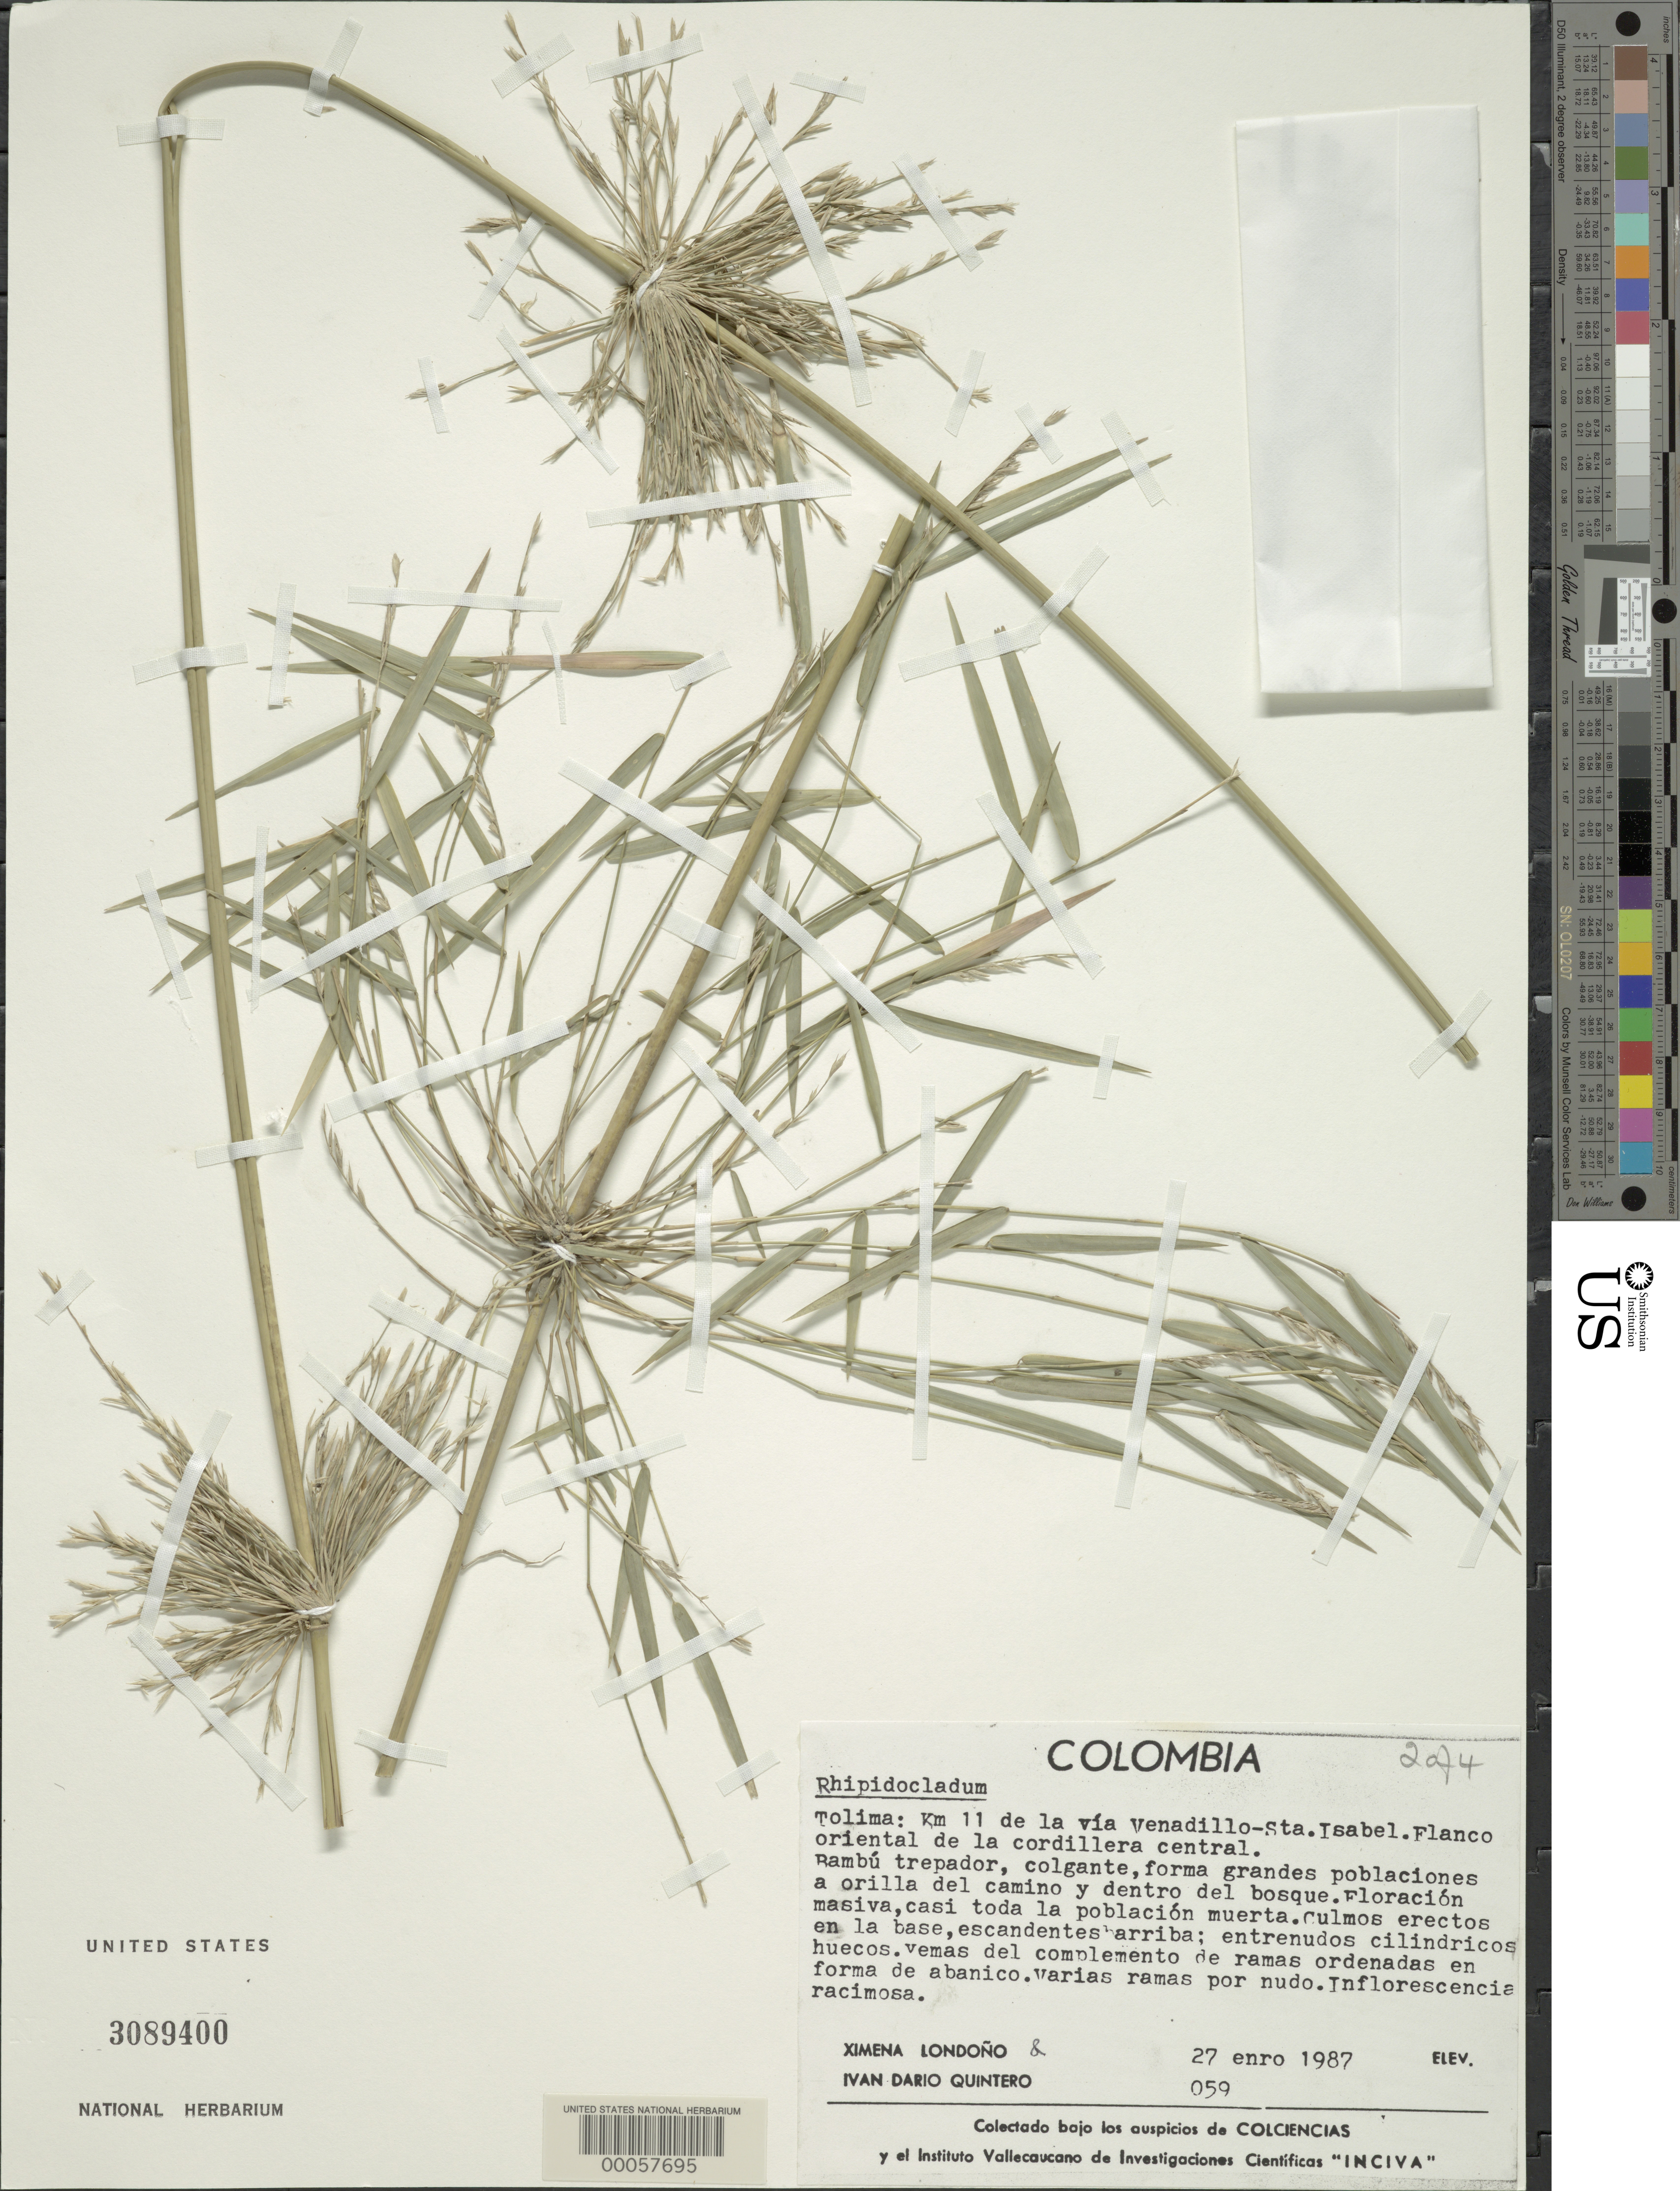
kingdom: Plantae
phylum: Tracheophyta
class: Liliopsida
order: Poales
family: Poaceae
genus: Rhipidocladum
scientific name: Rhipidocladum sp.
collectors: X. Londoño & I. Quintero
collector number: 59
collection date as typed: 27 Jan 1987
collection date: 1987-01-27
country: Colombia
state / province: Tolima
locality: Km 11 of the Venadillo-Sta. Isabel road, on the eastern side of the Central mountain range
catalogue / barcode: US 3089400